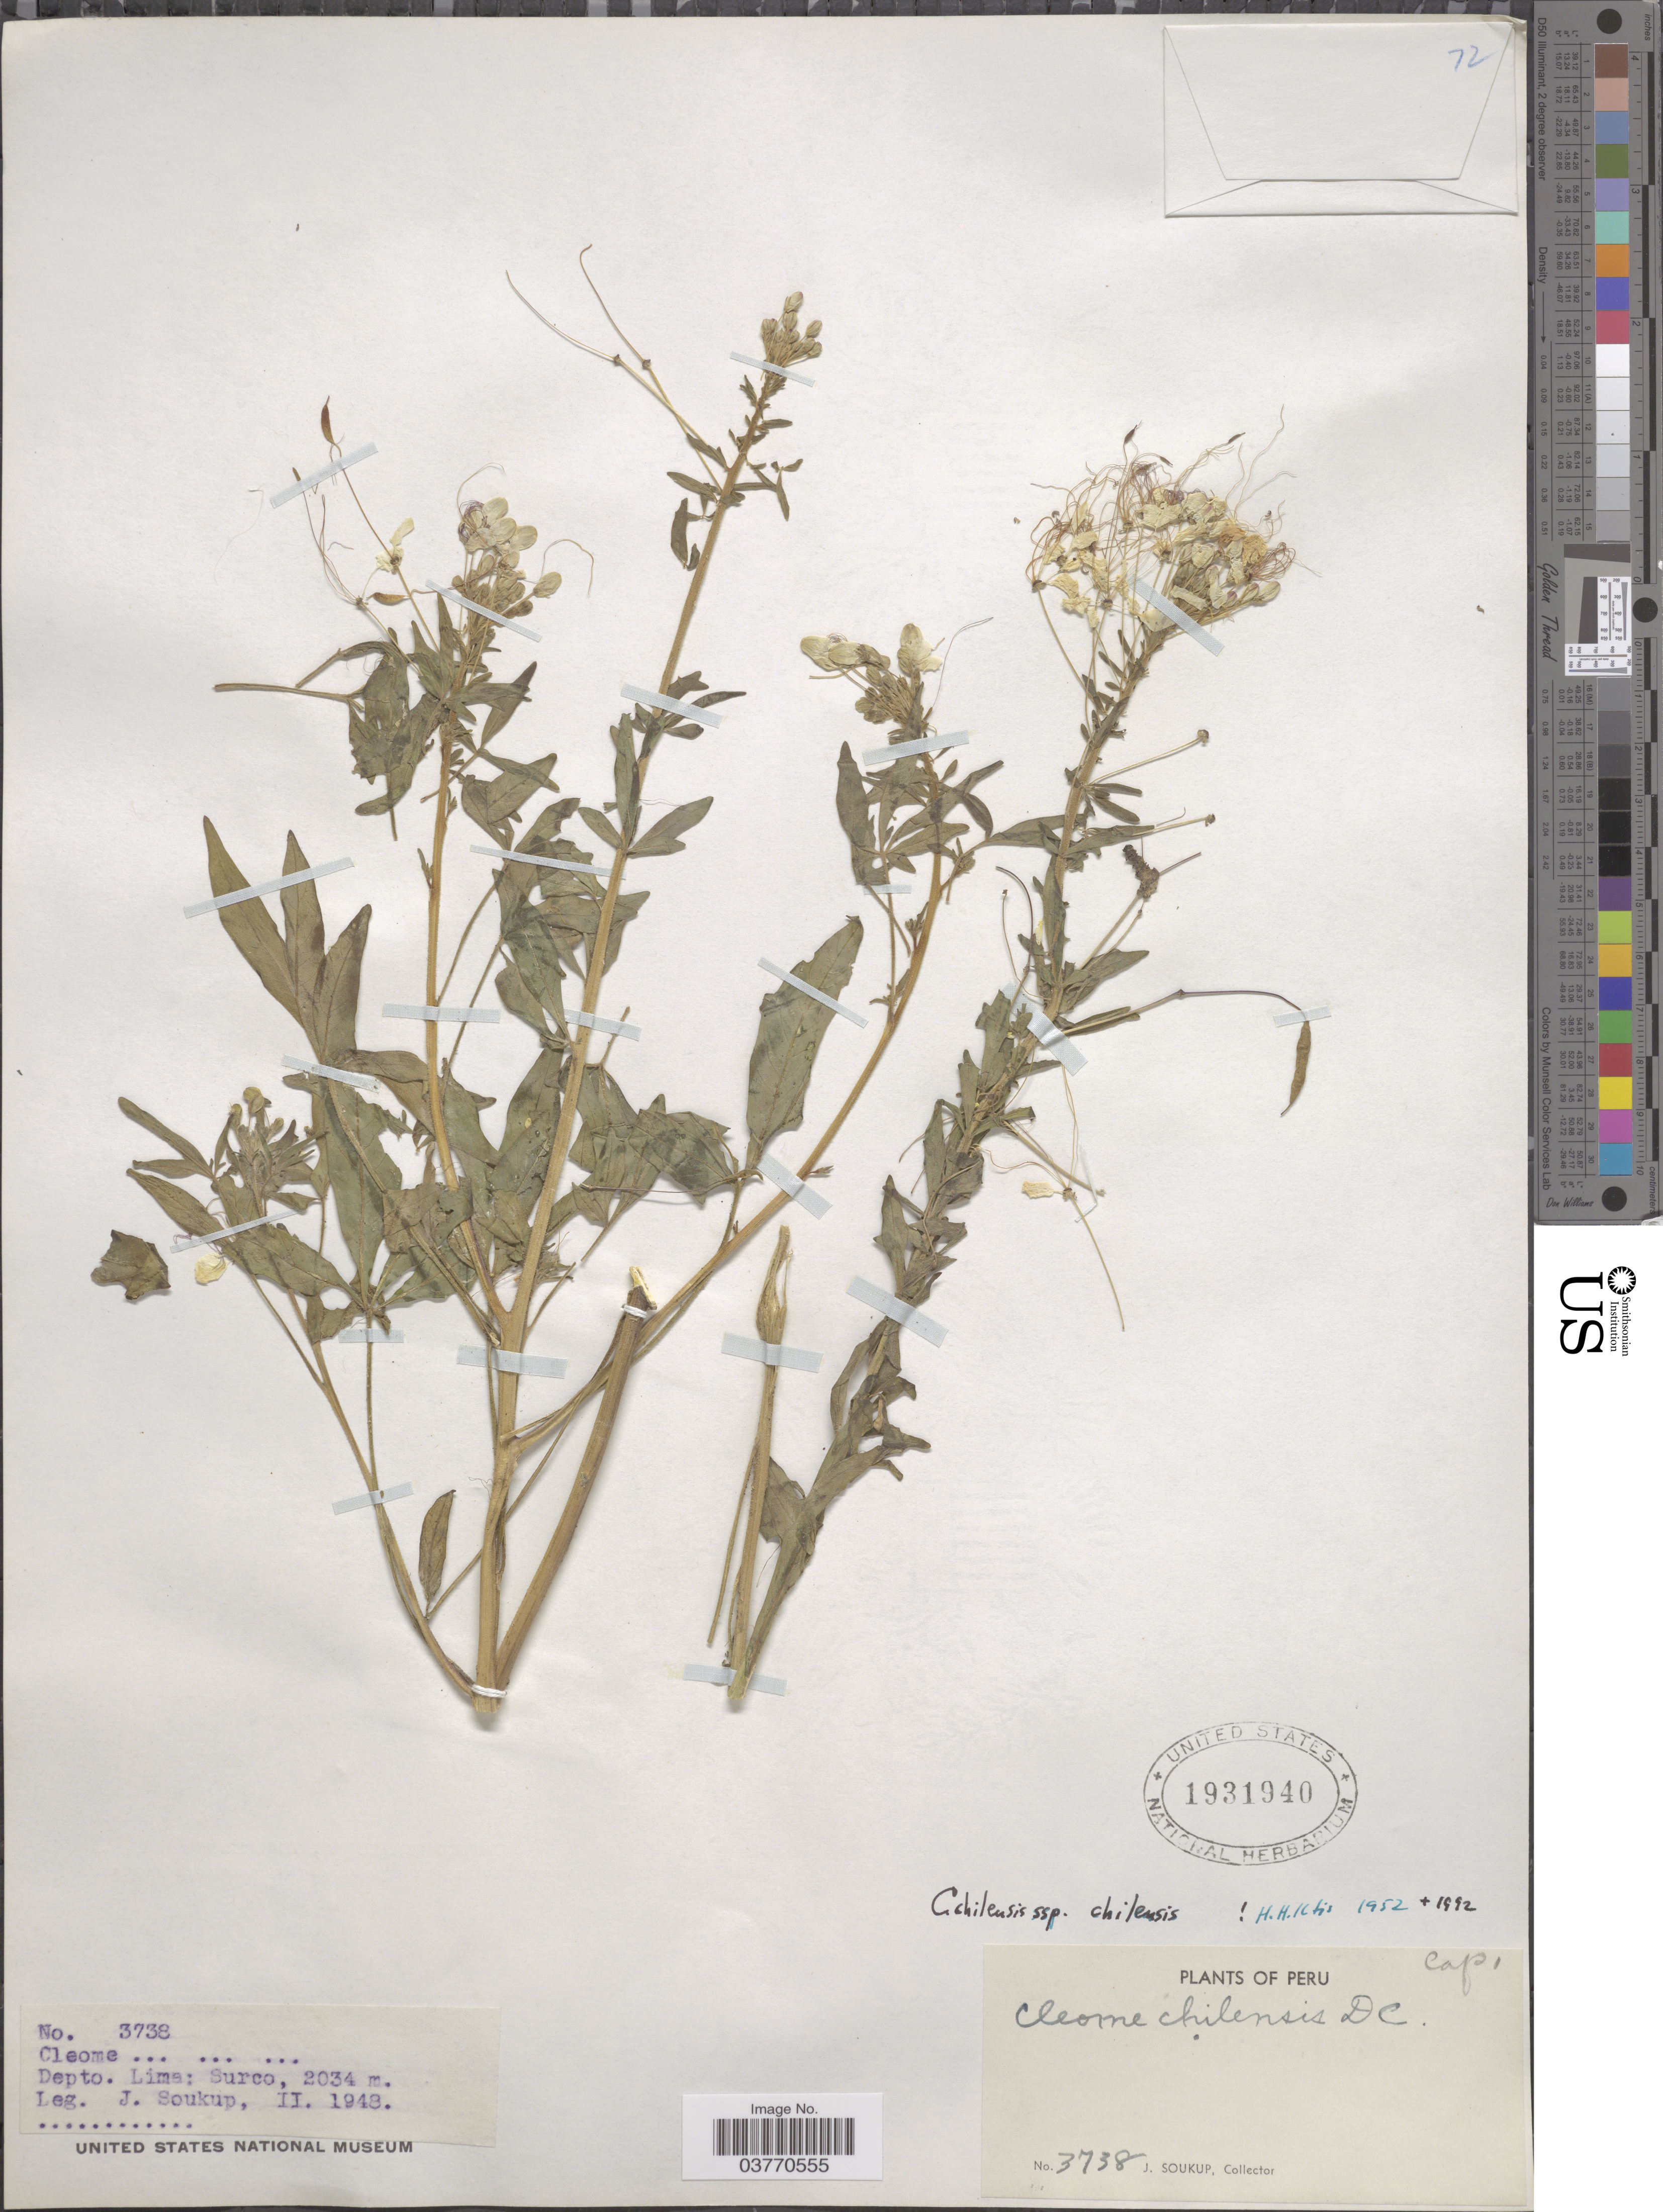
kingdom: Plantae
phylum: Tracheophyta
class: Magnoliopsida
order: Brassicales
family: Cleomaceae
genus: Andinocleome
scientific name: Andinocleome chilensis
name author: (DC.) Iltis ex E.M. McGinty & Roalson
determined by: Strong, M. T., (US), Smithsonian Institution - National Museum of Natural History (UNITED STATES)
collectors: J. Soukup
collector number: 3738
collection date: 1948-02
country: Peru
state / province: Lima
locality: Depto. Lima: Surco.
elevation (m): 2034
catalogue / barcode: US 1931940